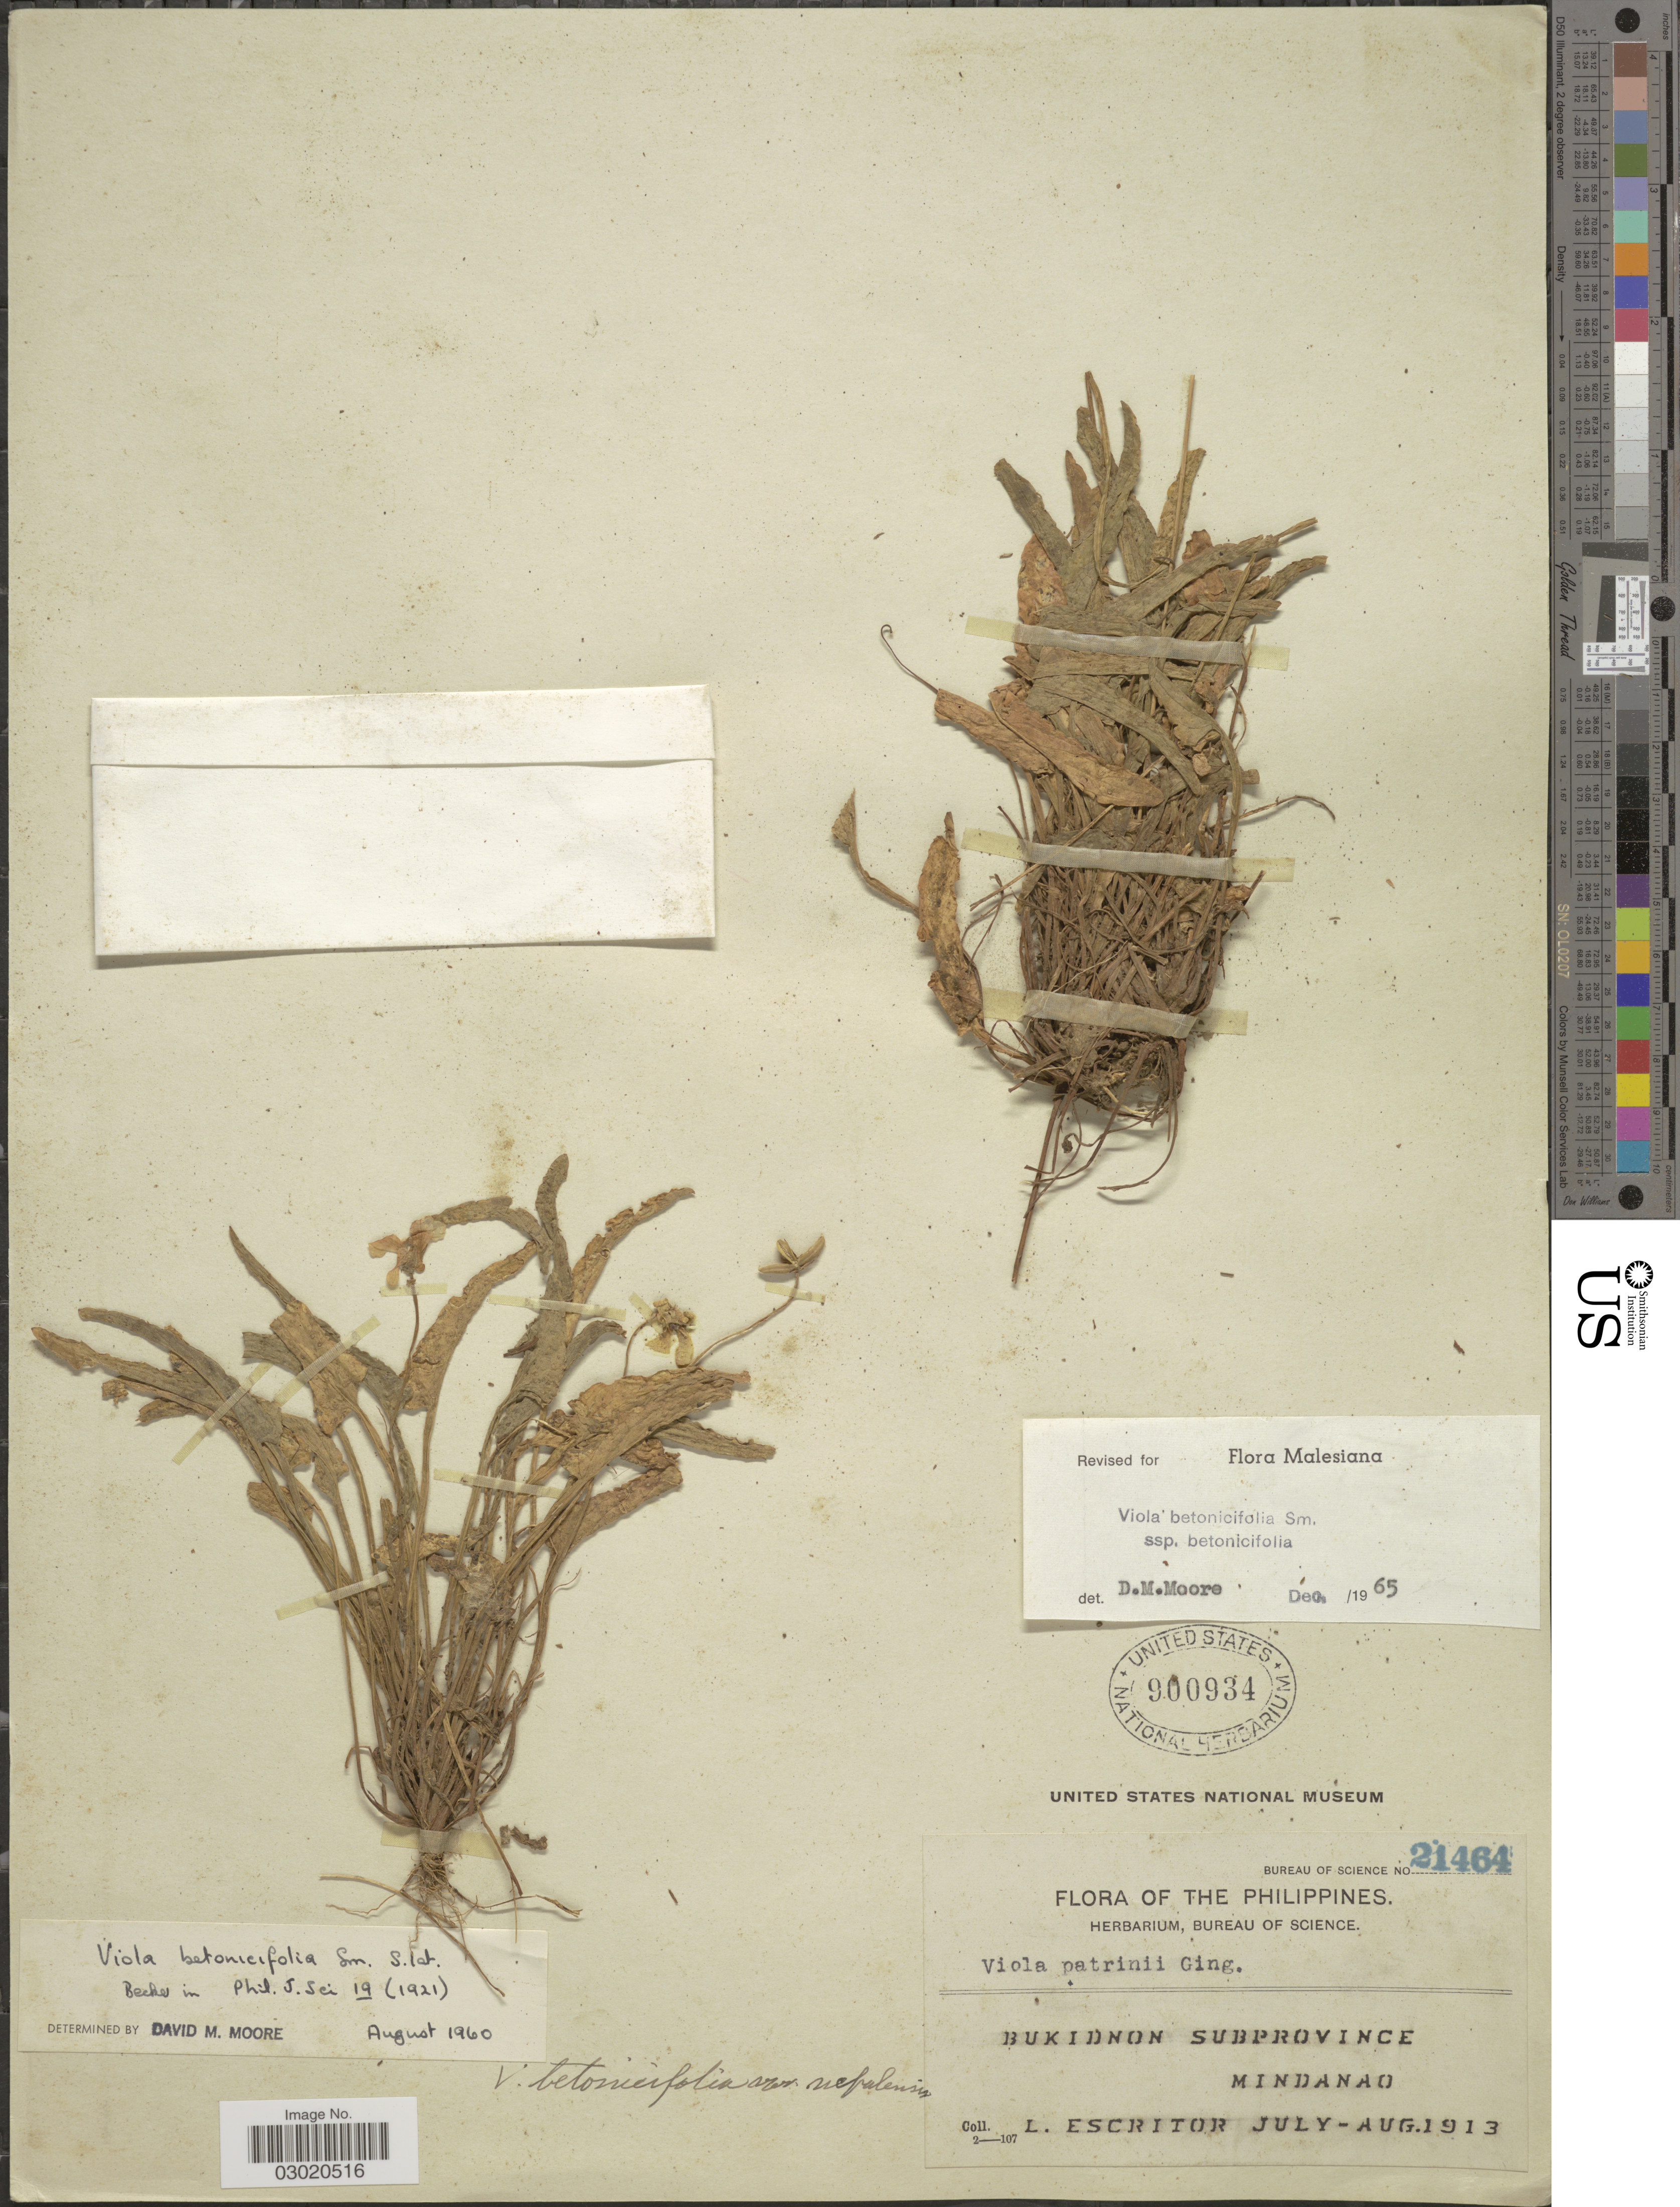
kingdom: Plantae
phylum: Tracheophyta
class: Magnoliopsida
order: Malpighiales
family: Violaceae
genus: Viola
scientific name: Viola betonicifolia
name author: Sm.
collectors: L. Escritor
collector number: Bureau of Science 21464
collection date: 1913-07/1913-08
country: Philippines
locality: Bukidnon Subprovince, Mindanao.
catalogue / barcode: US 900934